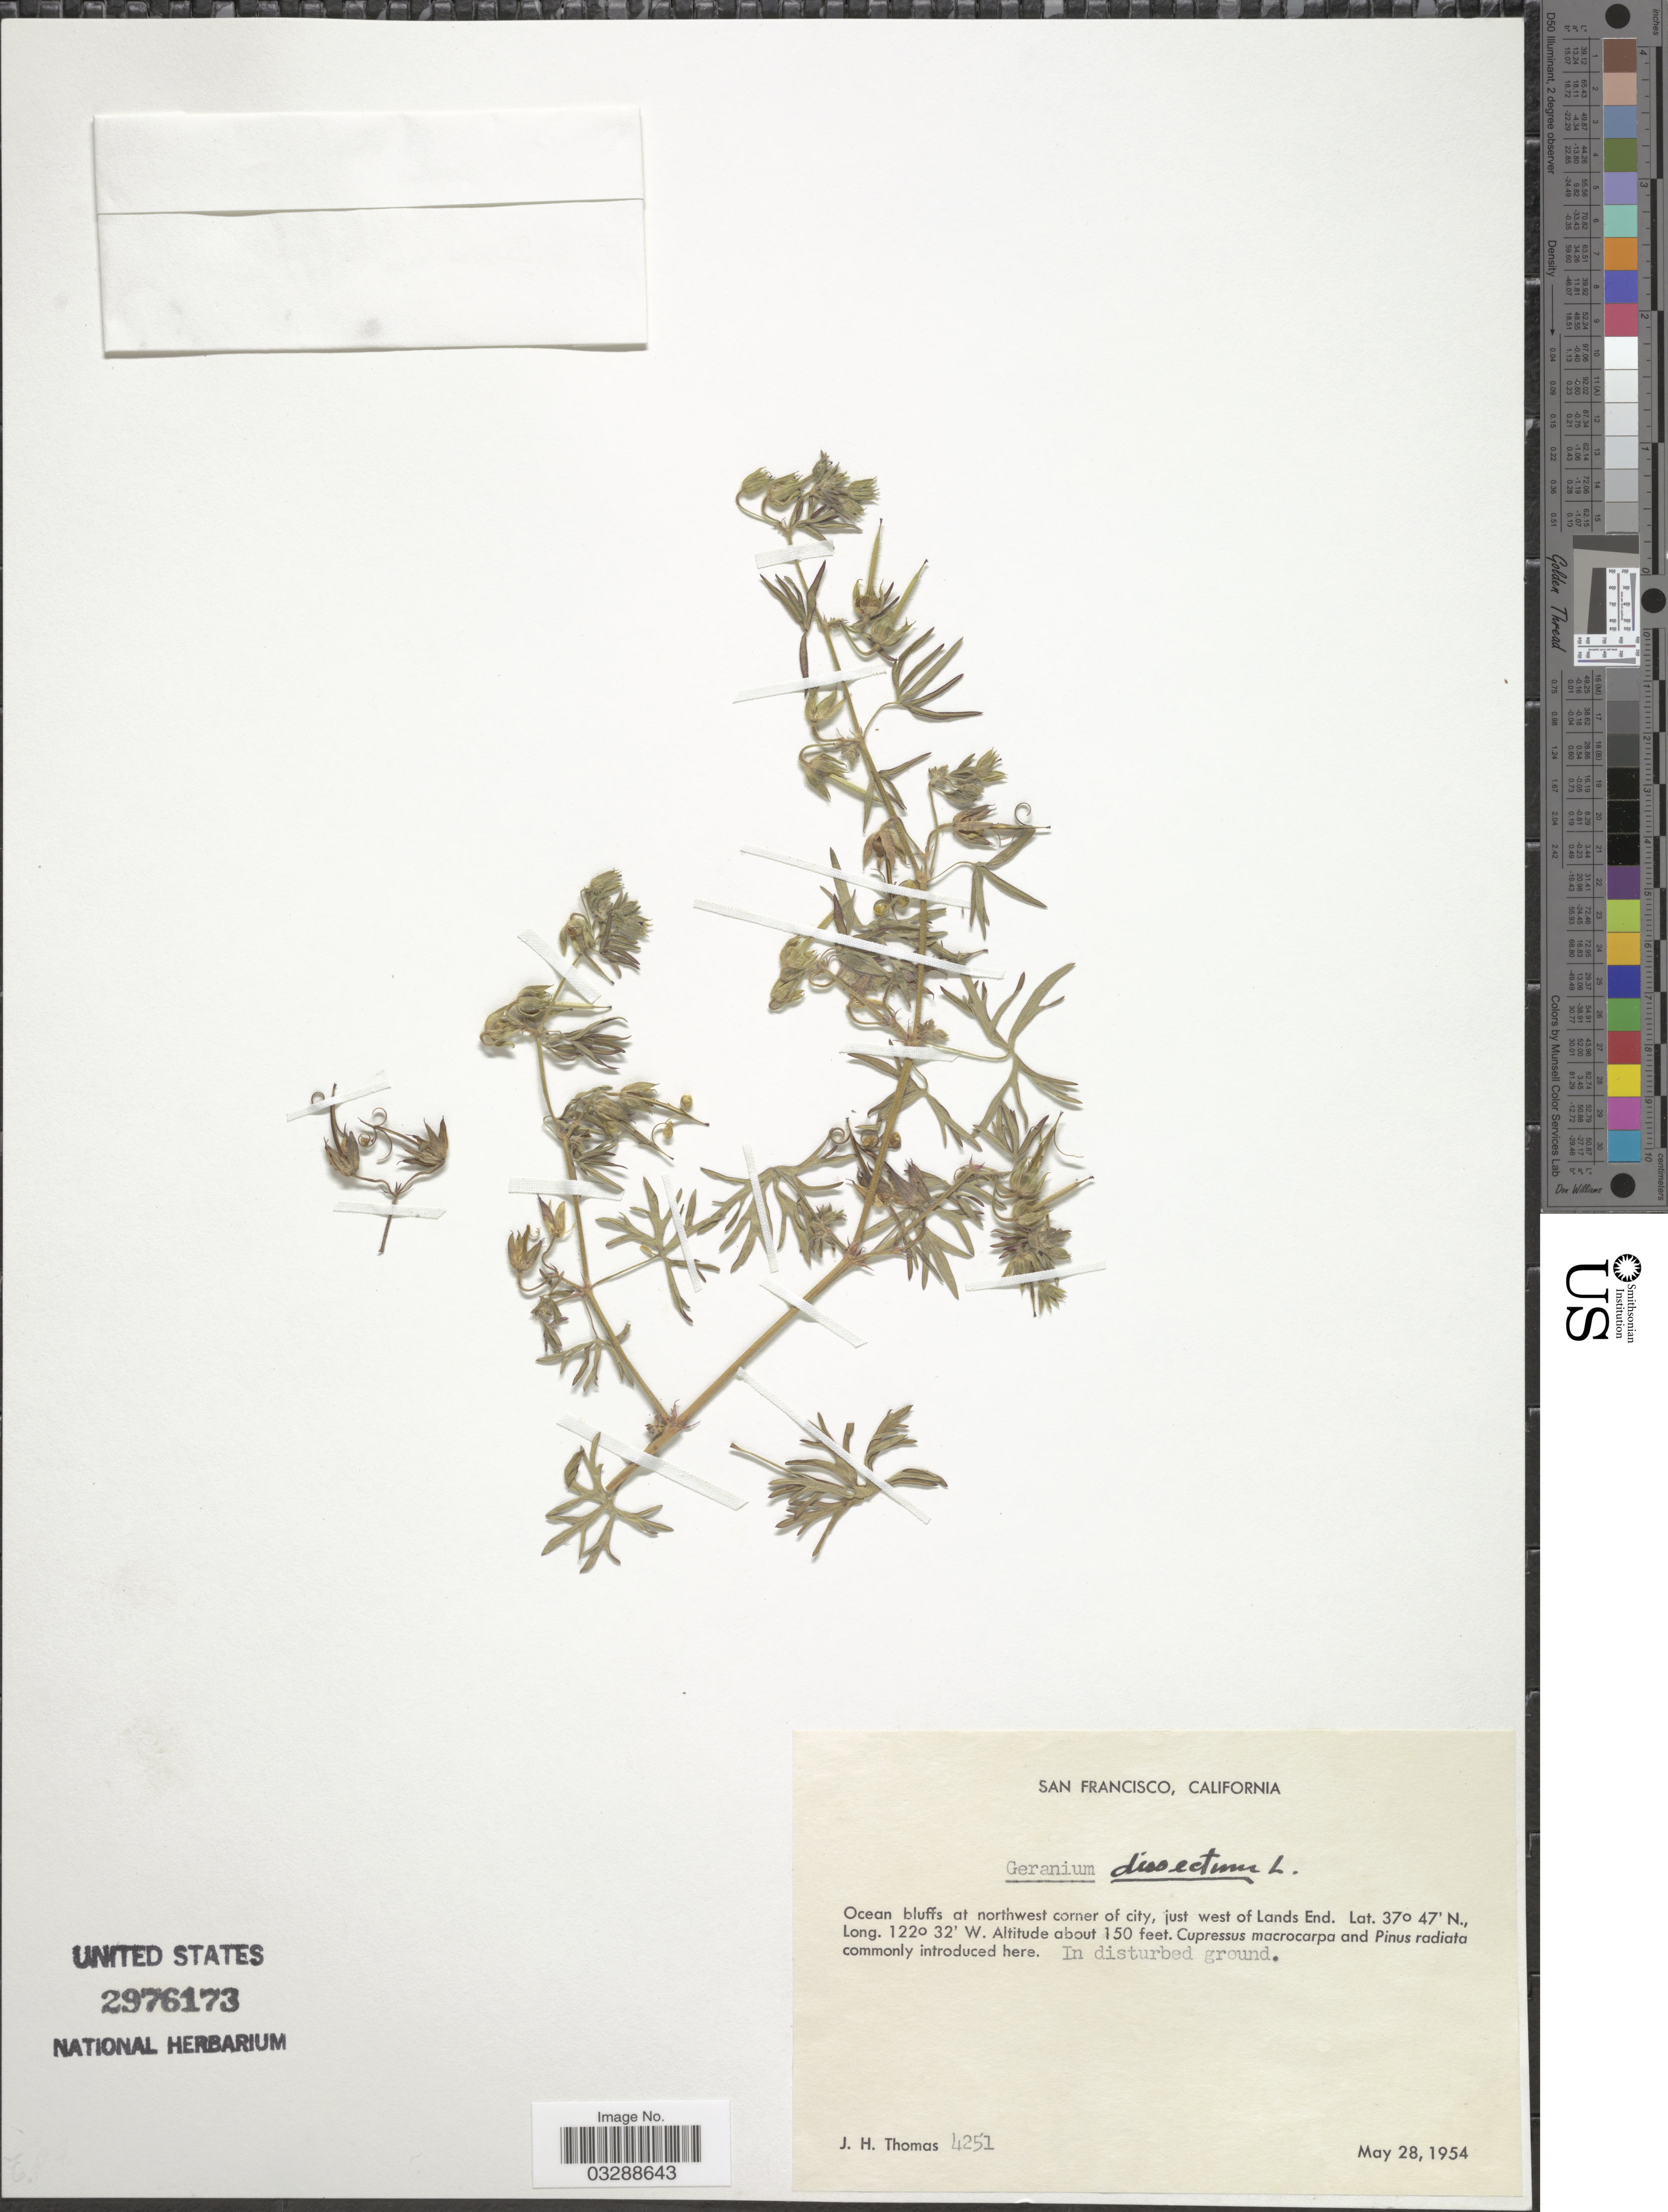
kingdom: Plantae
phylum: Tracheophyta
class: Magnoliopsida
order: Geraniales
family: Geraniaceae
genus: Geranium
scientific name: Geranium dissectum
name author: L.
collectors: J. H. Thomas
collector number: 4251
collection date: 1954-05-28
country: United States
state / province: California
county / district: San Francisco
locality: San Francisco, Ocean bluffs, at northwest corner of city, just west of Lands End.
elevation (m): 46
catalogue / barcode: US 2976173